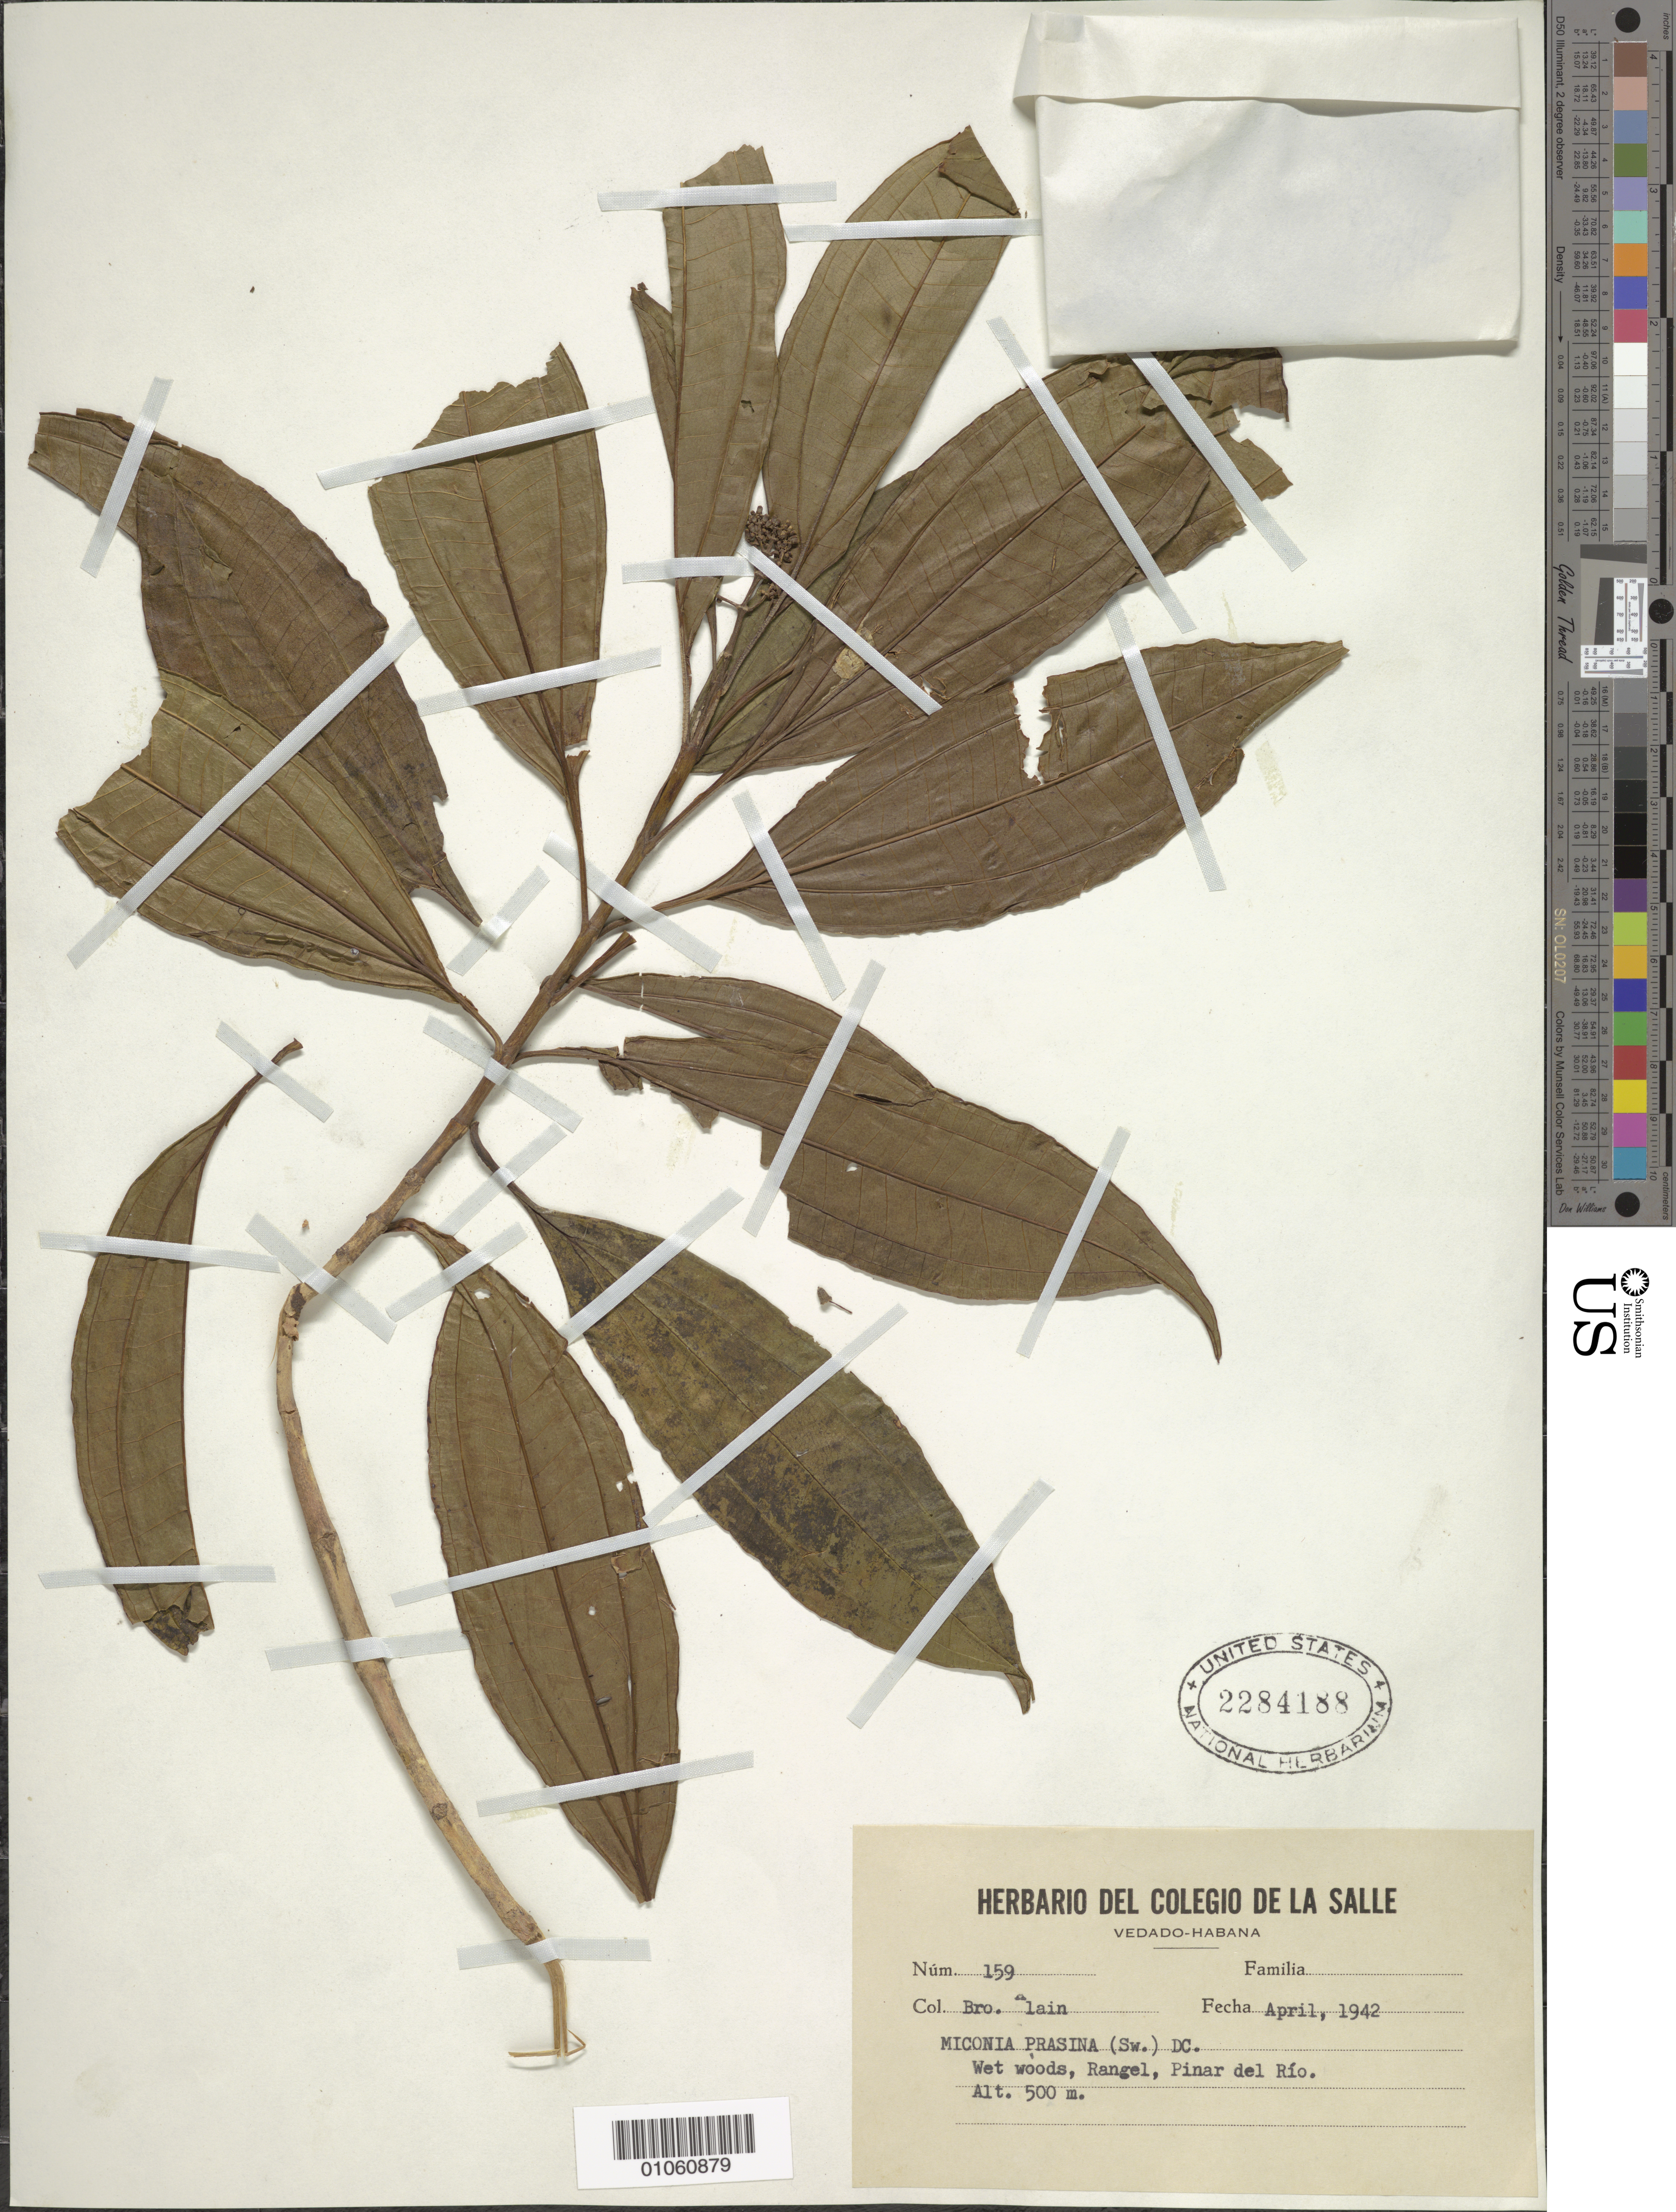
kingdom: Plantae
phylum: Tracheophyta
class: Magnoliopsida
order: Myrtales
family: Melastomataceae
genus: Miconia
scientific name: Miconia prasina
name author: (Sw.) DC.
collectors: A. H. Liogier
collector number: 159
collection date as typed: Apr 1942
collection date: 1942-04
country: Cuba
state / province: Pinar del Río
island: Cuba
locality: Rangel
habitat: Wet woods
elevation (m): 500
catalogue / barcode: US 2284188